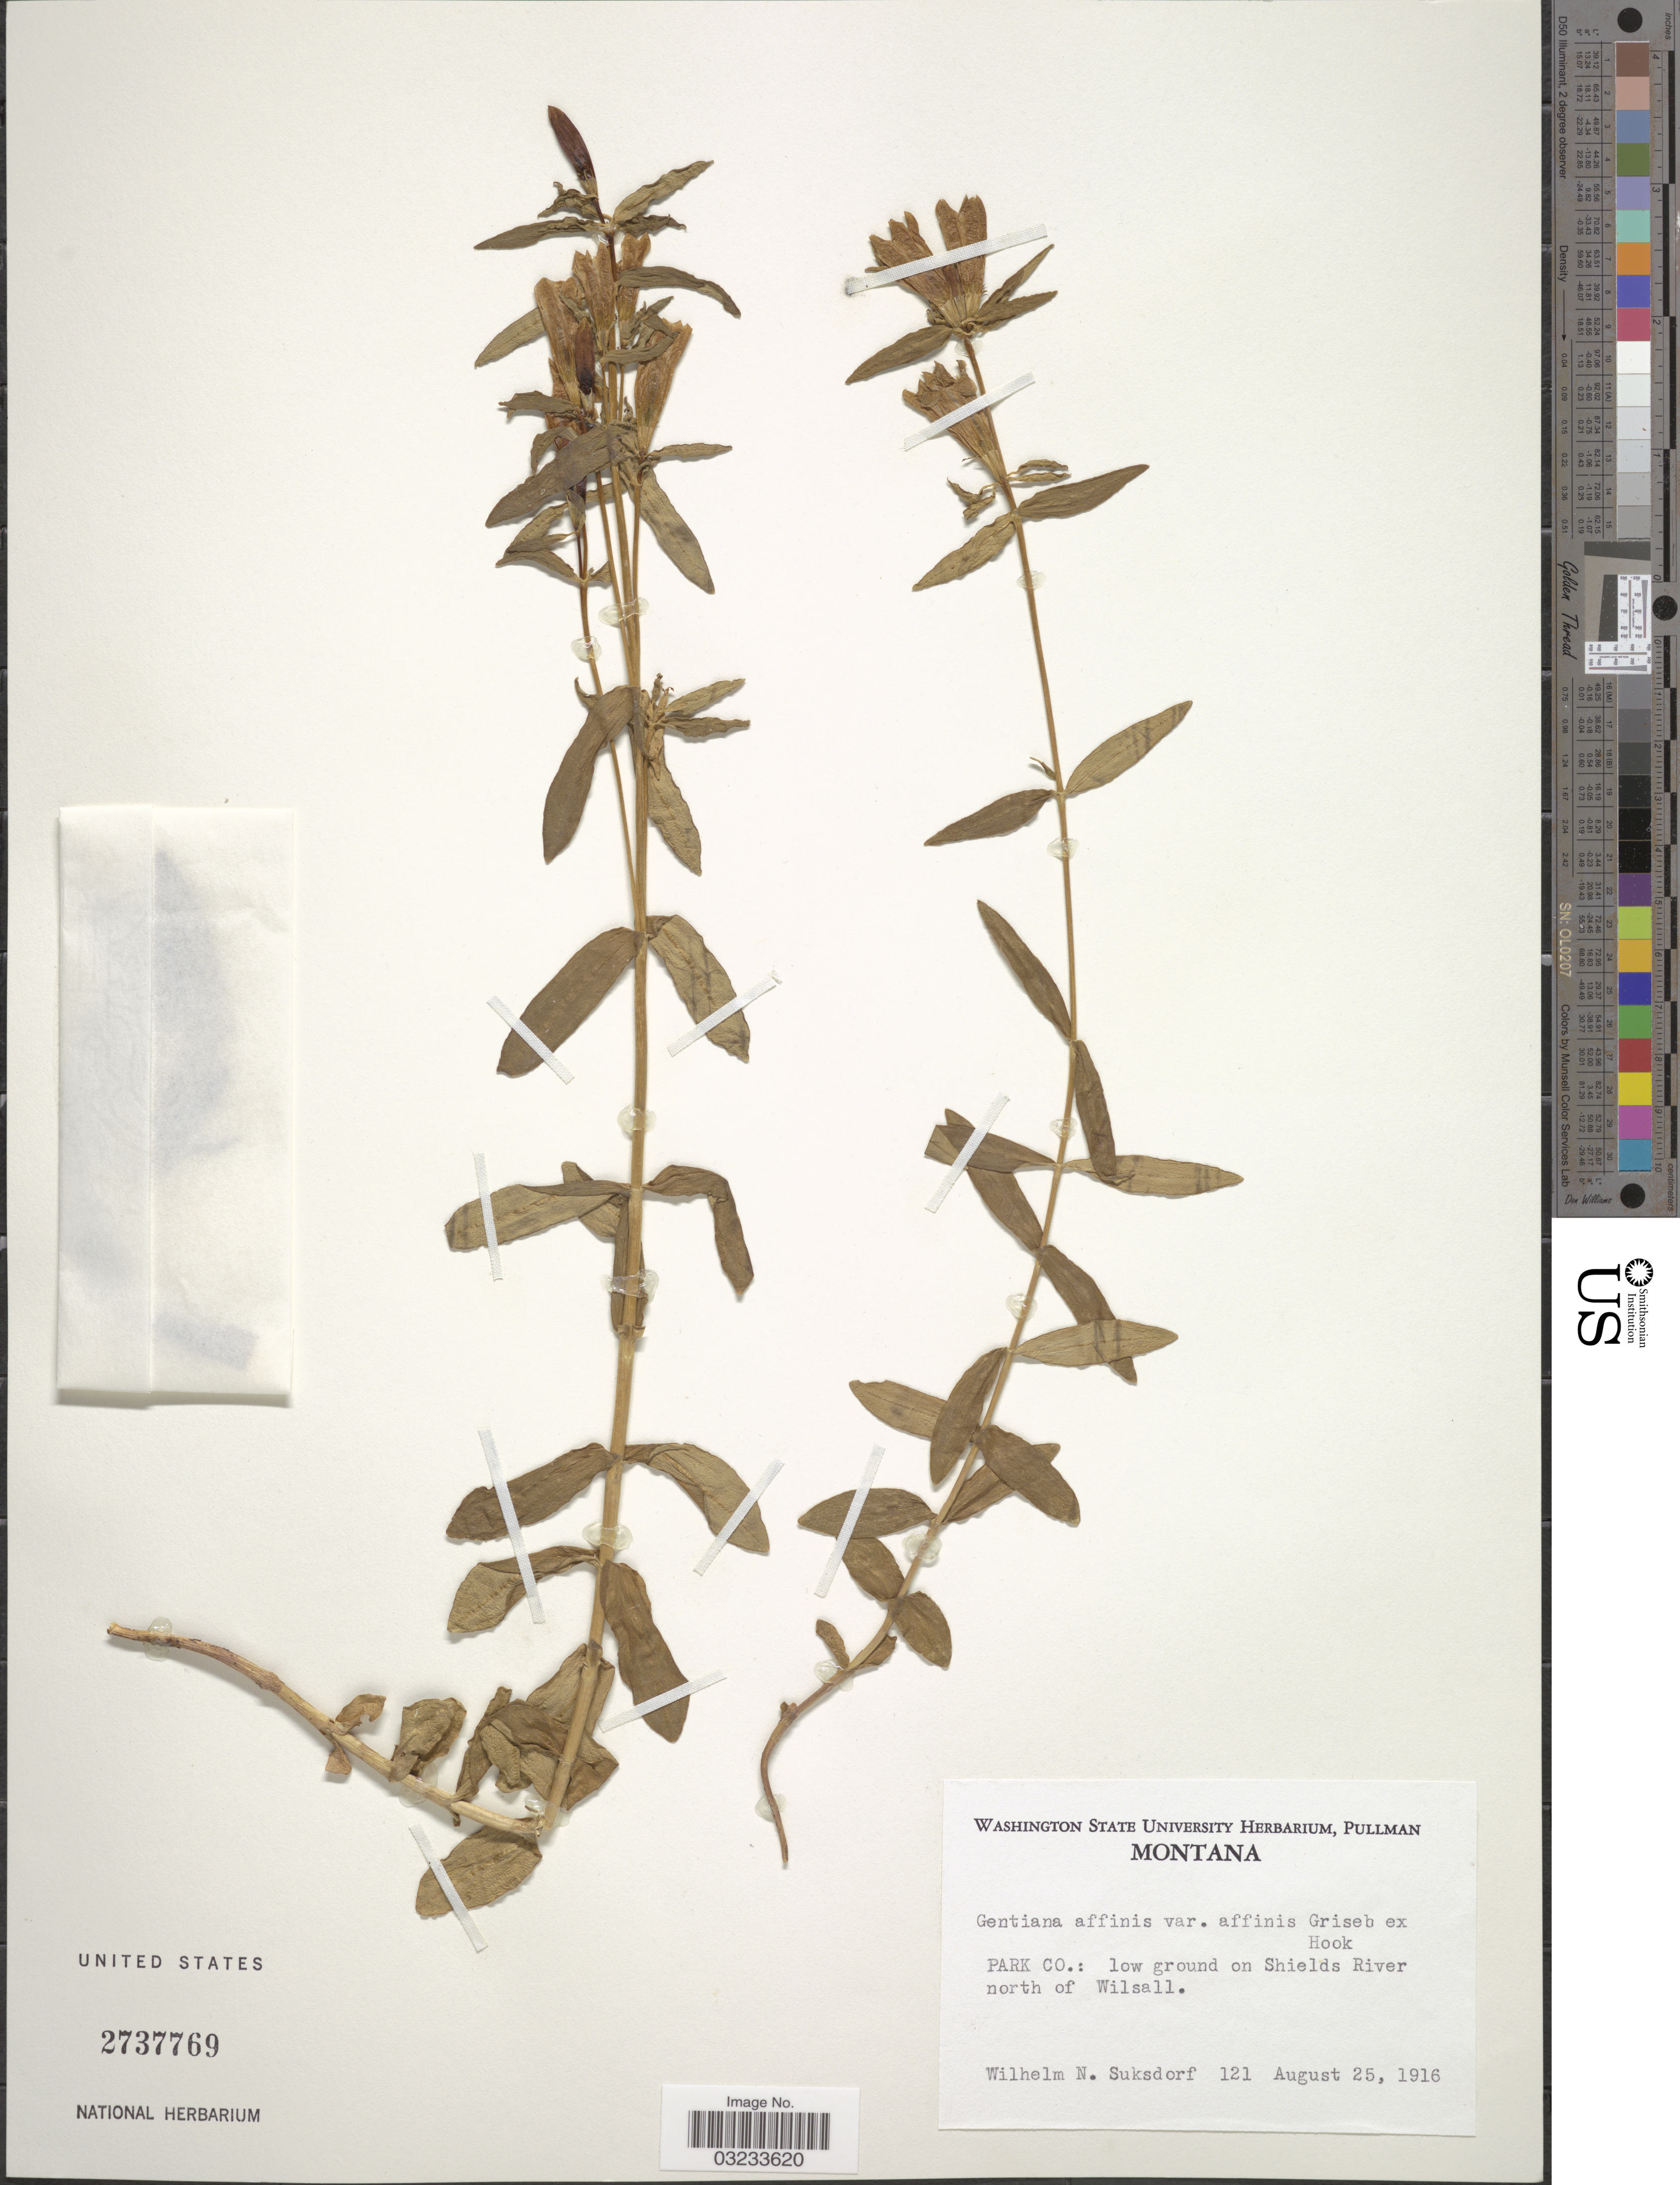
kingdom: Plantae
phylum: Tracheophyta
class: Magnoliopsida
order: Gentianales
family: Gentianaceae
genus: Gentiana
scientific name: Gentiana affinis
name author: Griseb.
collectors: W. N. Suksdorf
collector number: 121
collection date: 1916-08-25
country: United States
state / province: Montana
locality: Park Co.: low ground on Shields River north of Wilsall.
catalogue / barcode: US 2737769